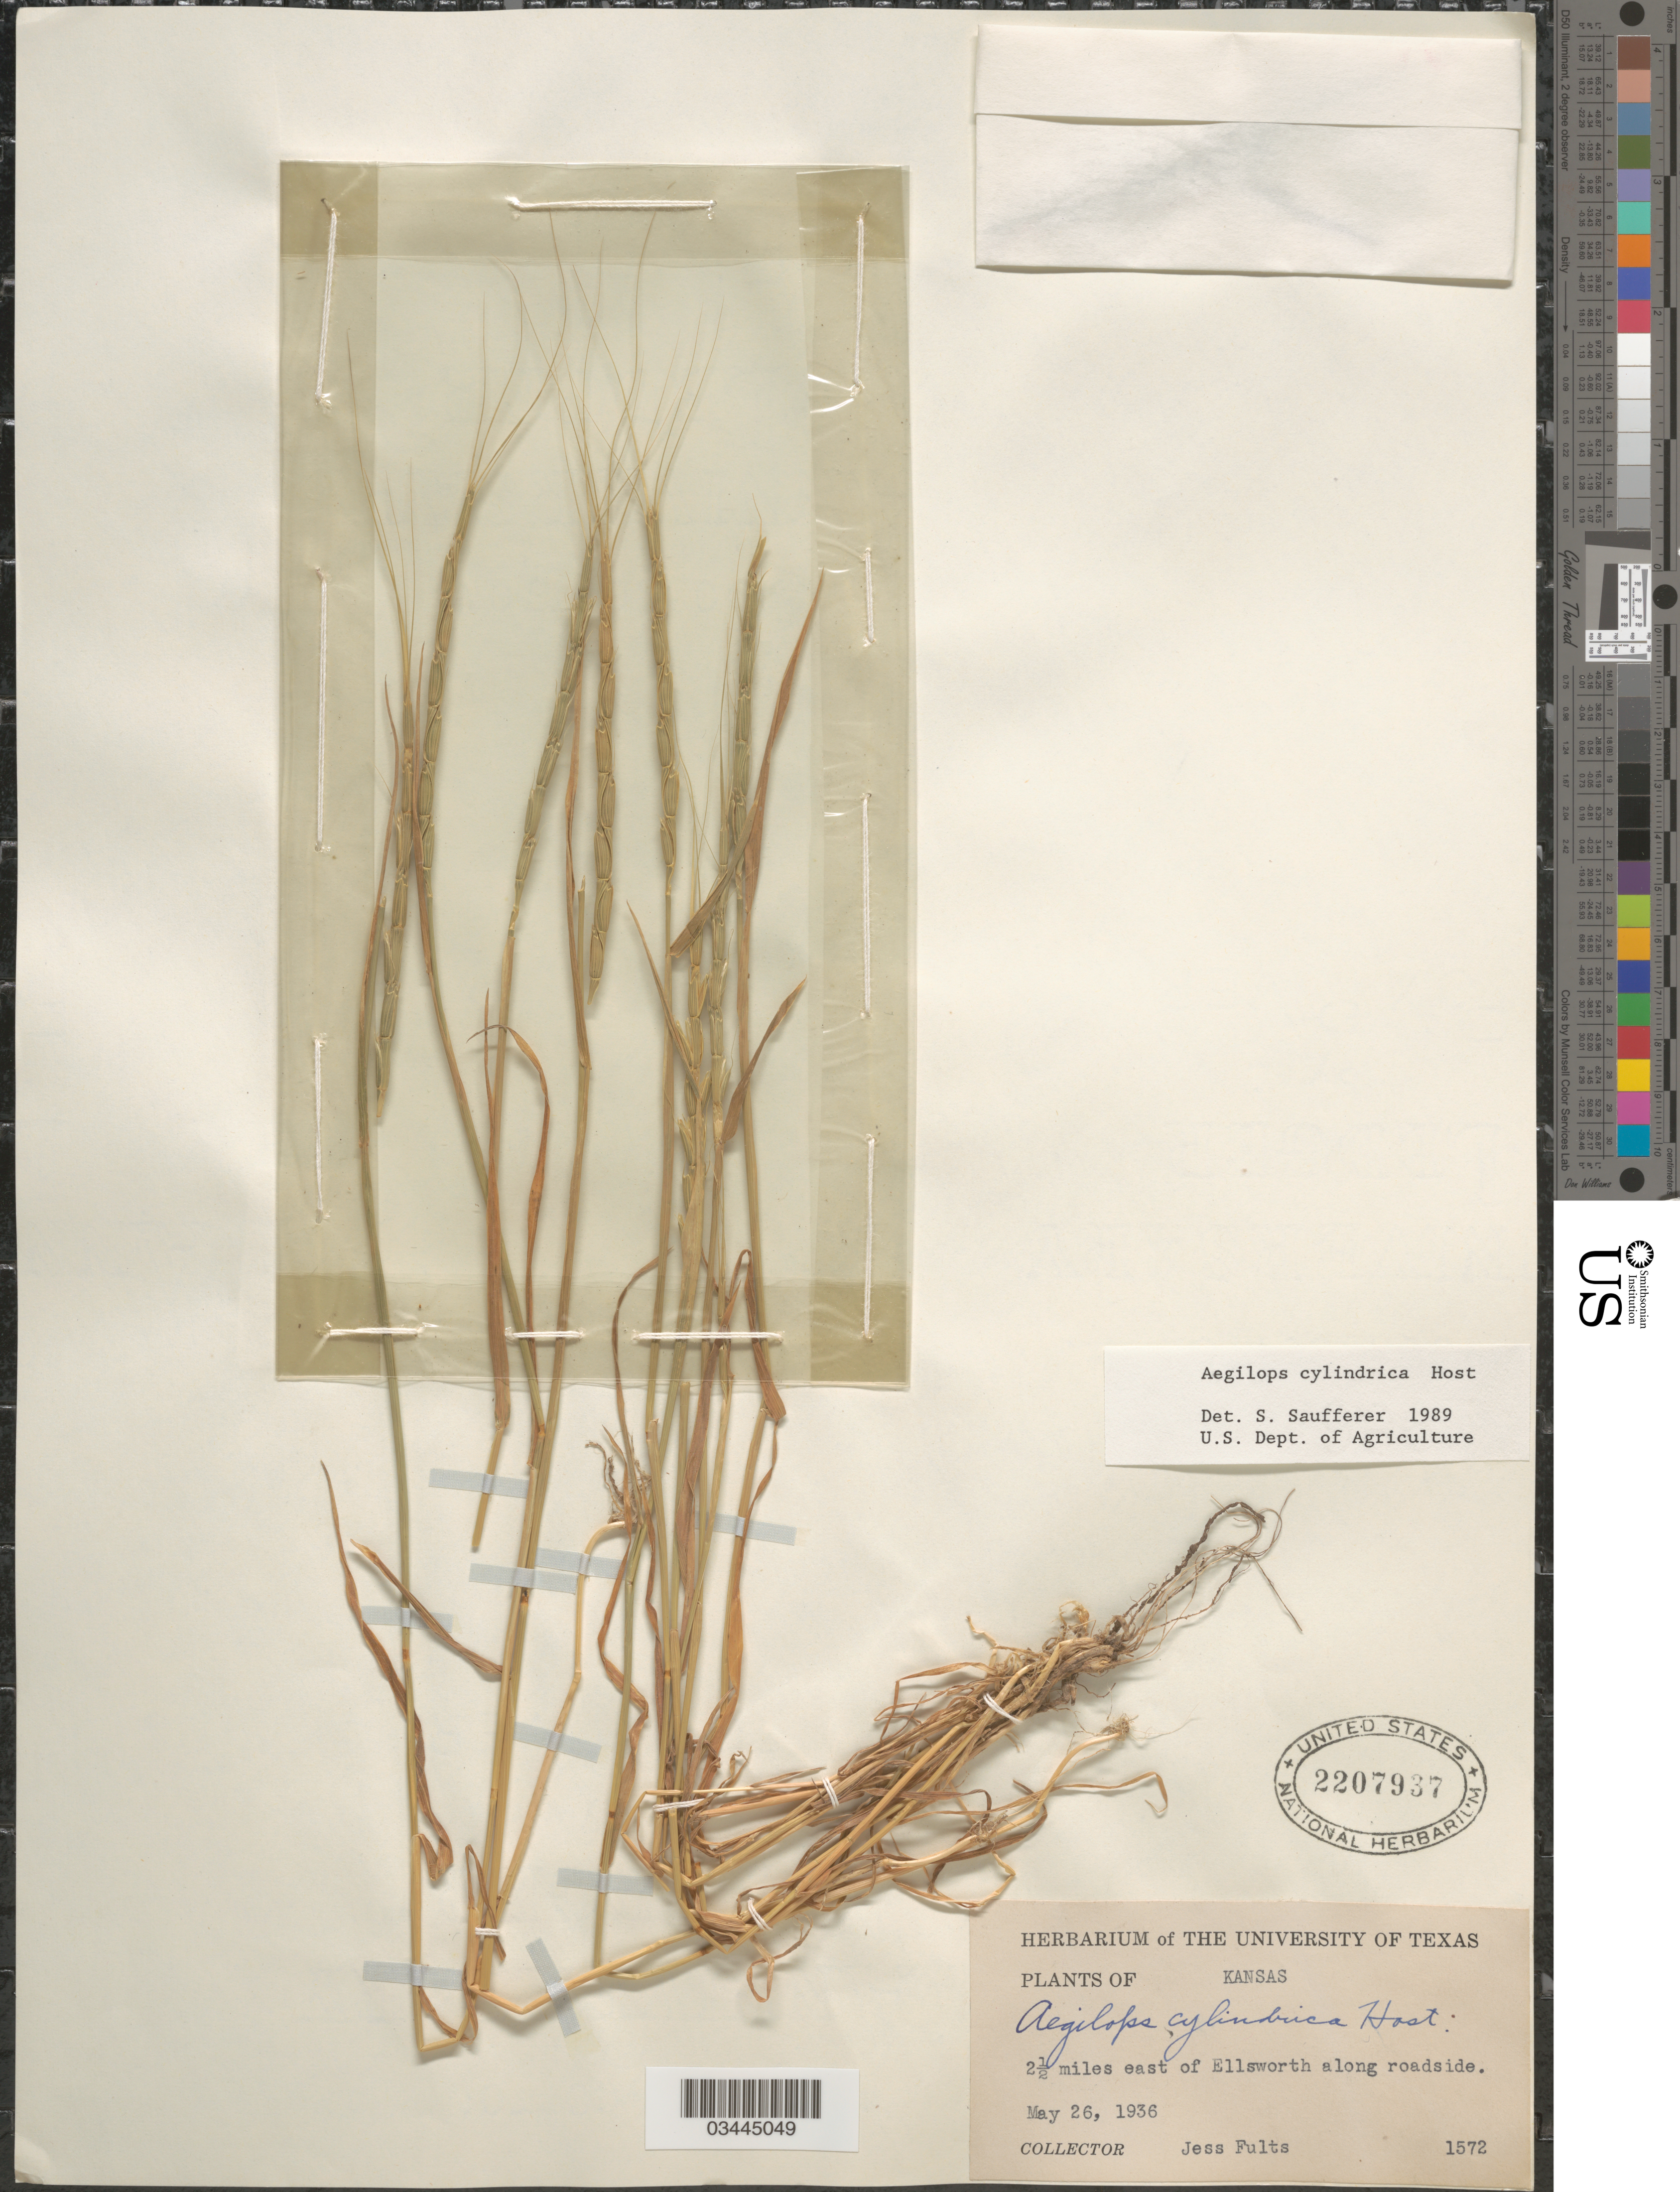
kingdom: Plantae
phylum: Tracheophyta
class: Liliopsida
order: Poales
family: Poaceae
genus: Aegilops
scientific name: Aegilops cylindrica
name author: Host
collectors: J. Fults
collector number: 1572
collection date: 1936-05-26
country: United States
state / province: Kansas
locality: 2½ miles east of Ellsworth along roadside.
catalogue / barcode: US 2207937